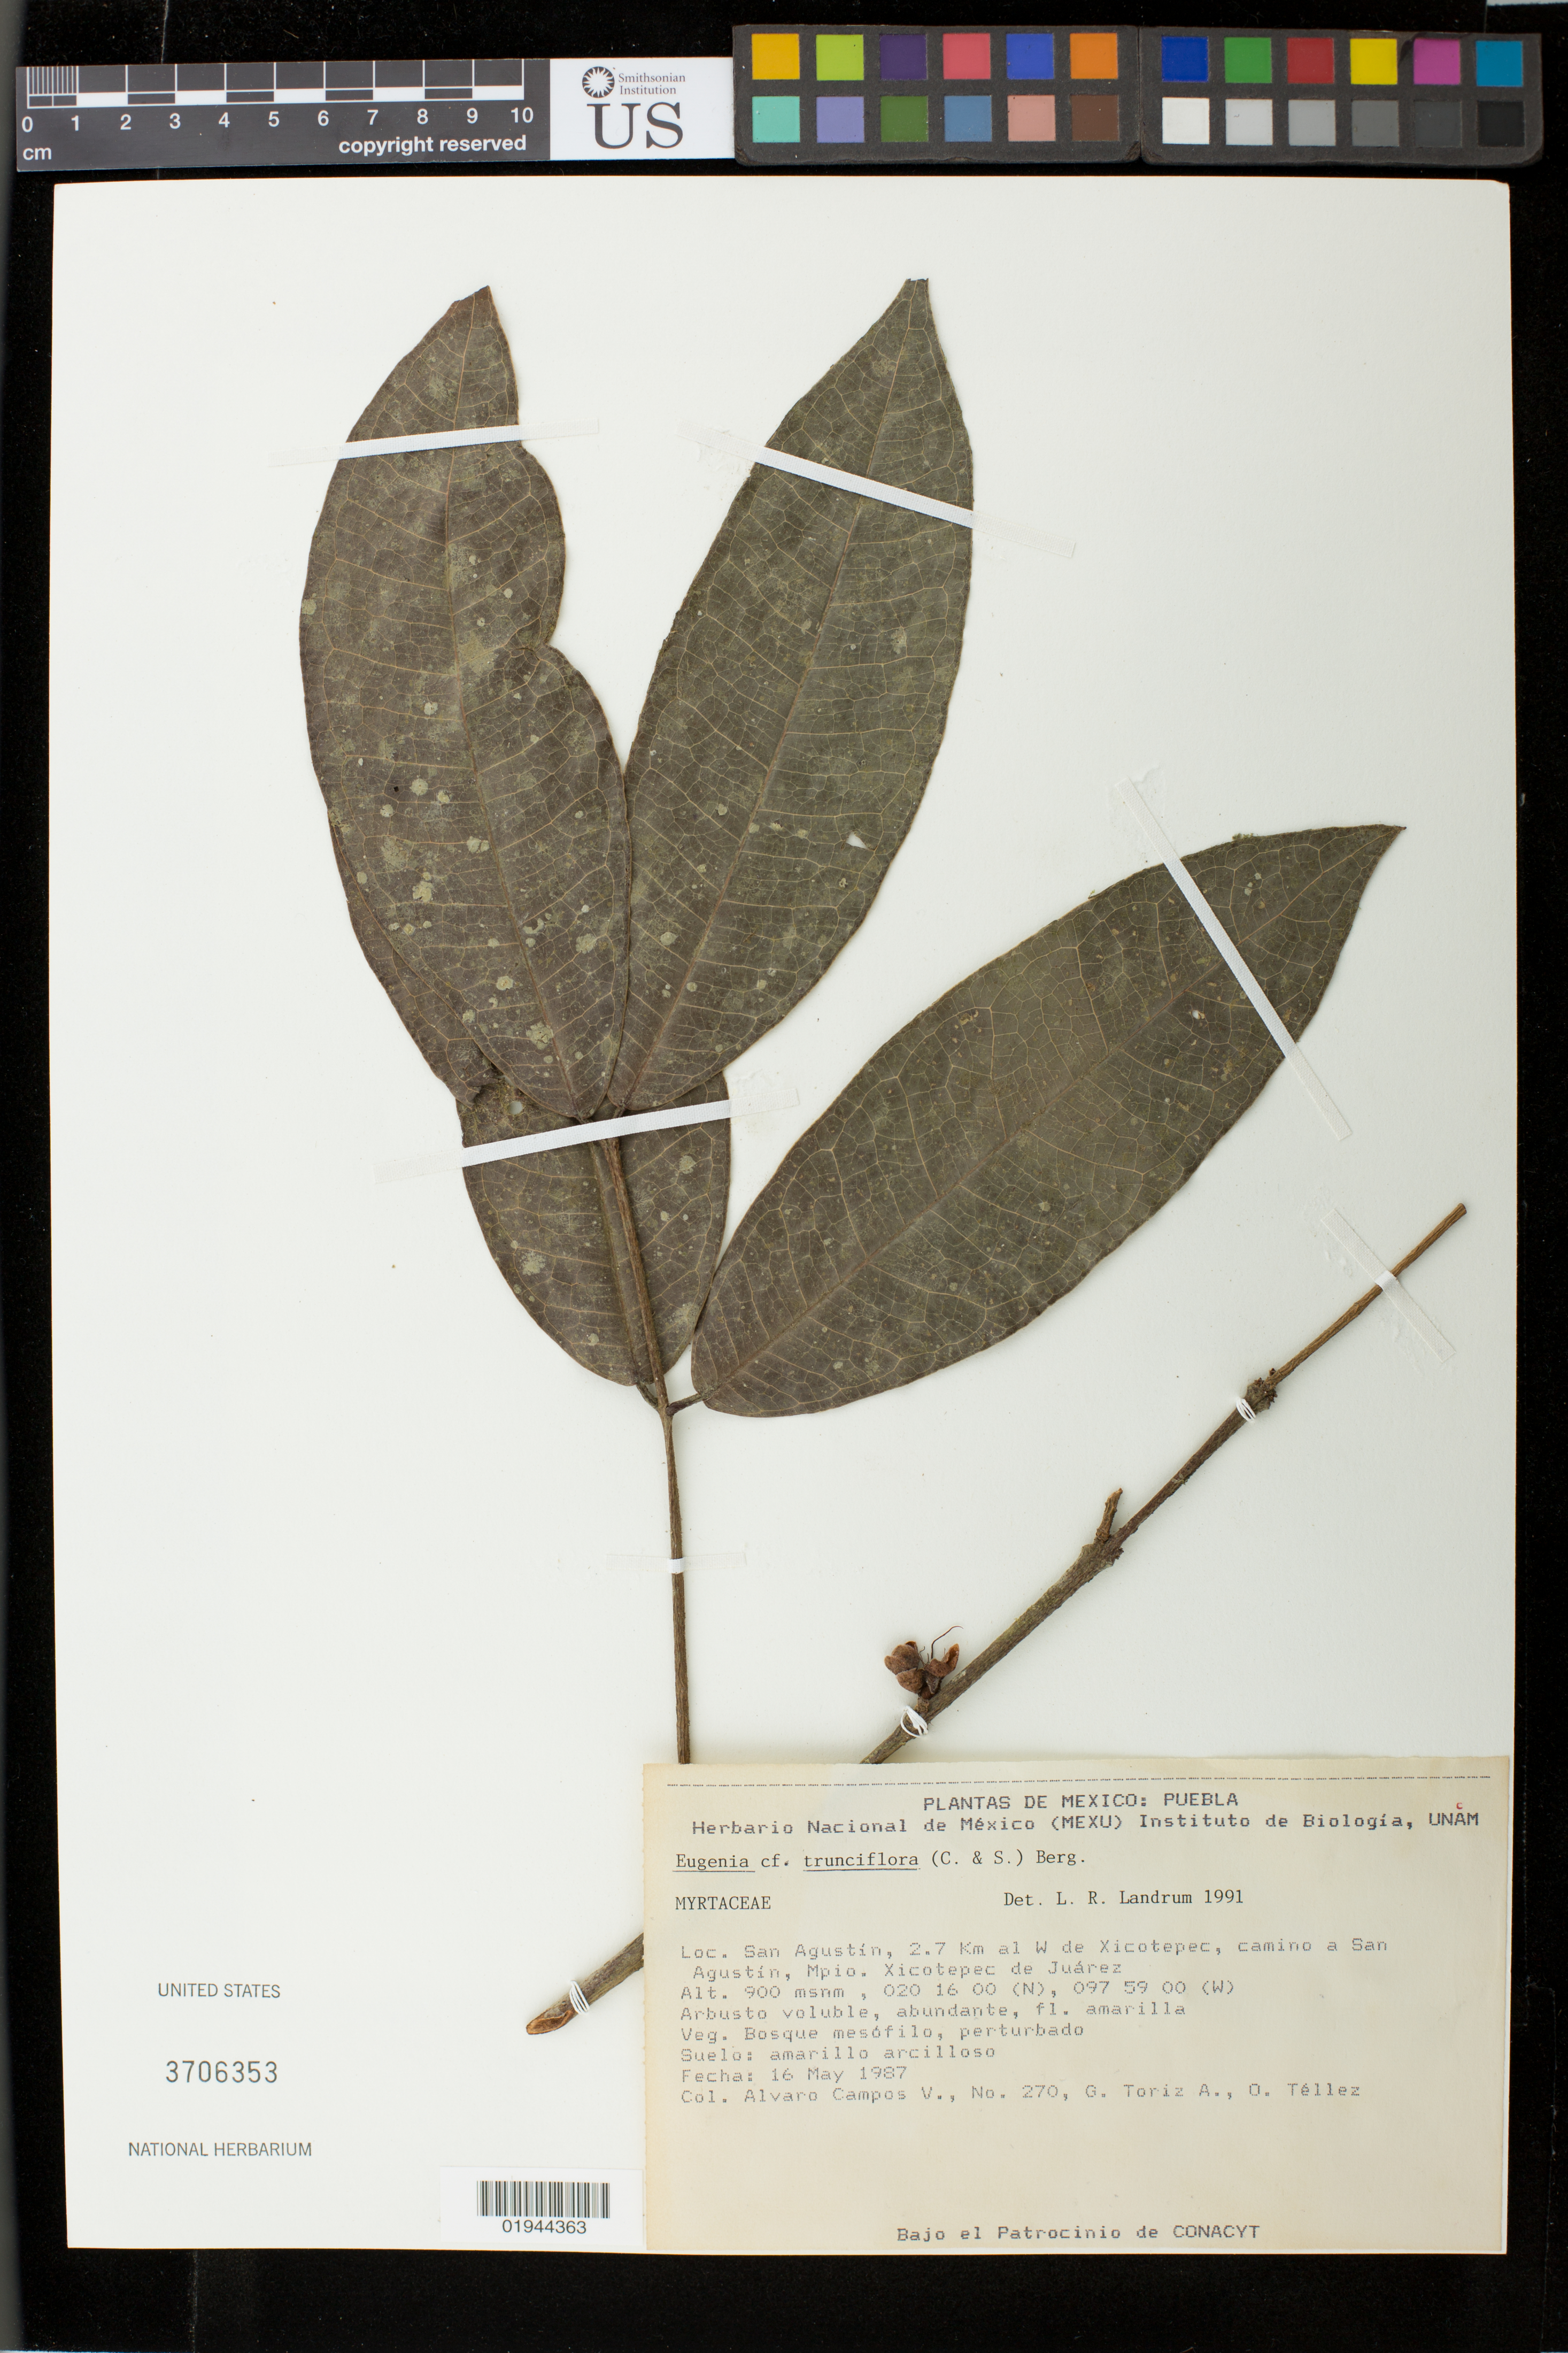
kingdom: Plantae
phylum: Tracheophyta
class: Magnoliopsida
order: Myrtales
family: Myrtaceae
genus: Eugenia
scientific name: Eugenia trunciflora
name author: (Schltdl. & Cham.) O. Berg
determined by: Landrum, L. R.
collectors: A. Campos V., G. Toriz A. & O. Tellez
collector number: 270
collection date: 1987-05-16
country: Mexico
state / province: Puebla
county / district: Xicotepec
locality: San Agustin, 2.7 km al W de Xicotepec, camino a San Agustin, Mpio. Xicotepec de Juarez.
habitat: Veg. Bosque mesofilo, perturbado. Suelo: amarillo arcilloso.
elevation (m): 900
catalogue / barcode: US 3706353